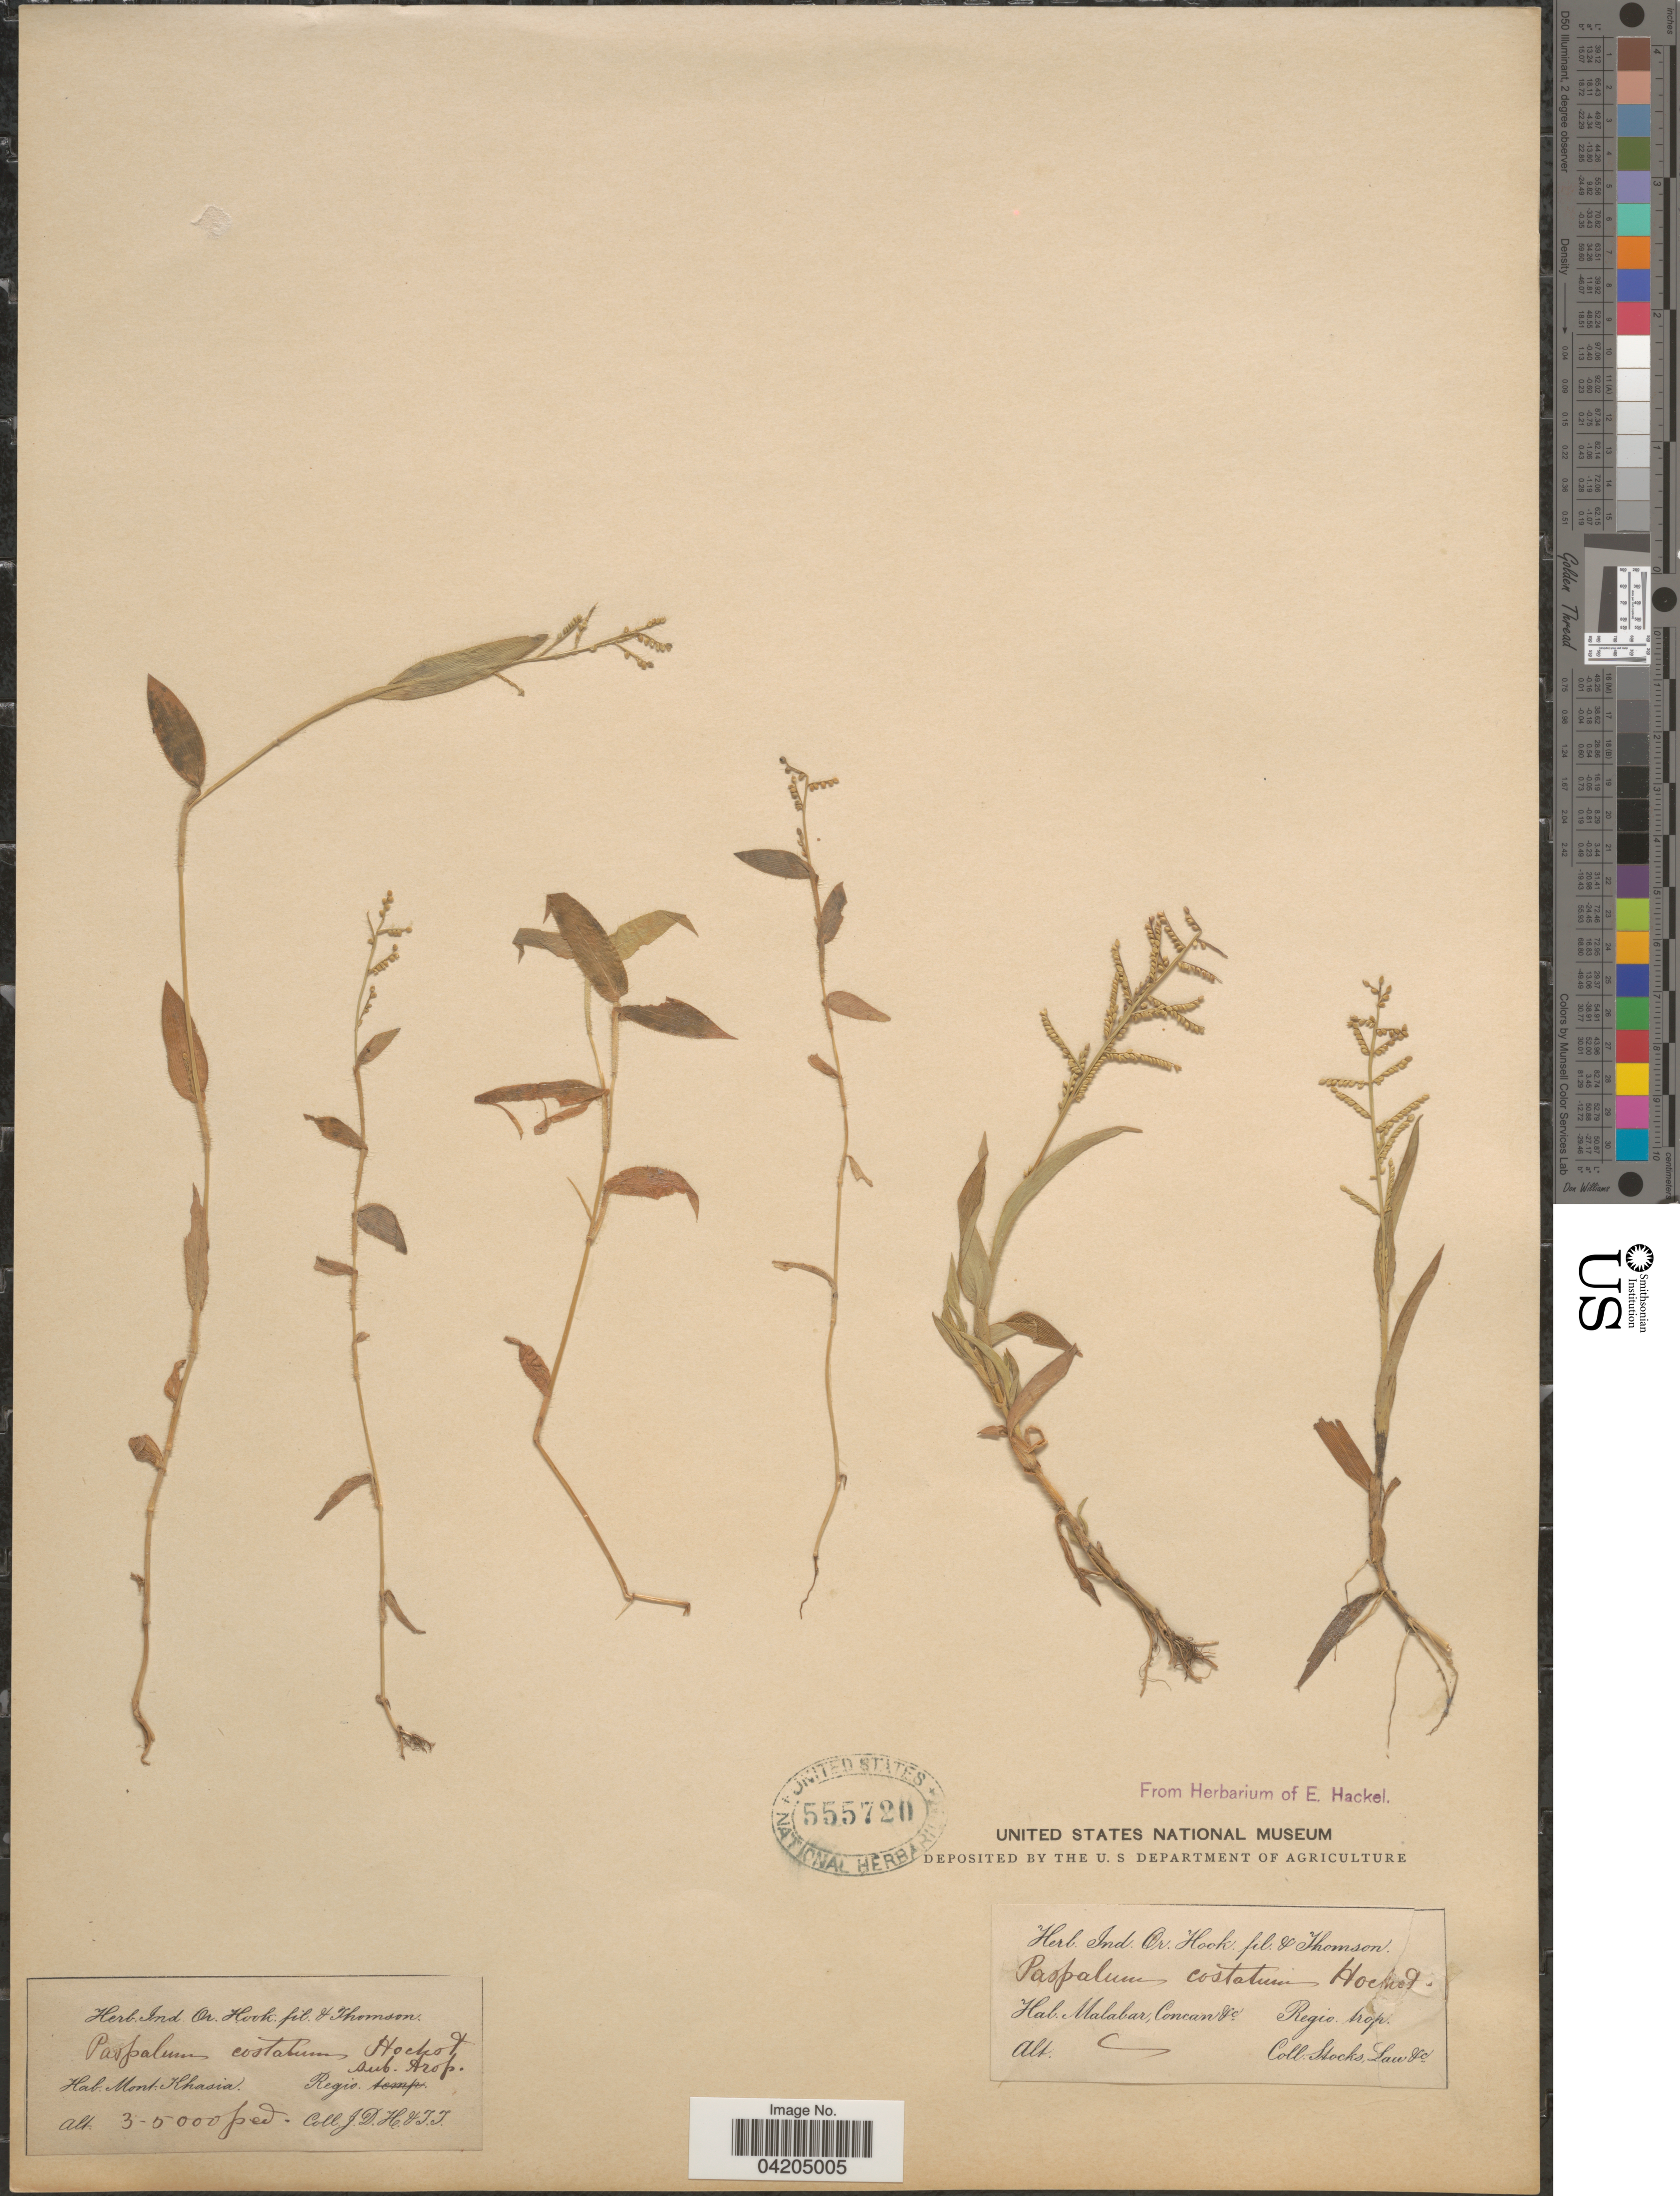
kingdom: Plantae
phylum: Tracheophyta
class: Liliopsida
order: Poales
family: Poaceae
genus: Digitaria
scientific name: Digitaria compacta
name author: (Roth) Veldkamp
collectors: -. Law & Stocks, --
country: India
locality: Malabar, Concan &c. Regio. Trop.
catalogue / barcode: US 555720-2